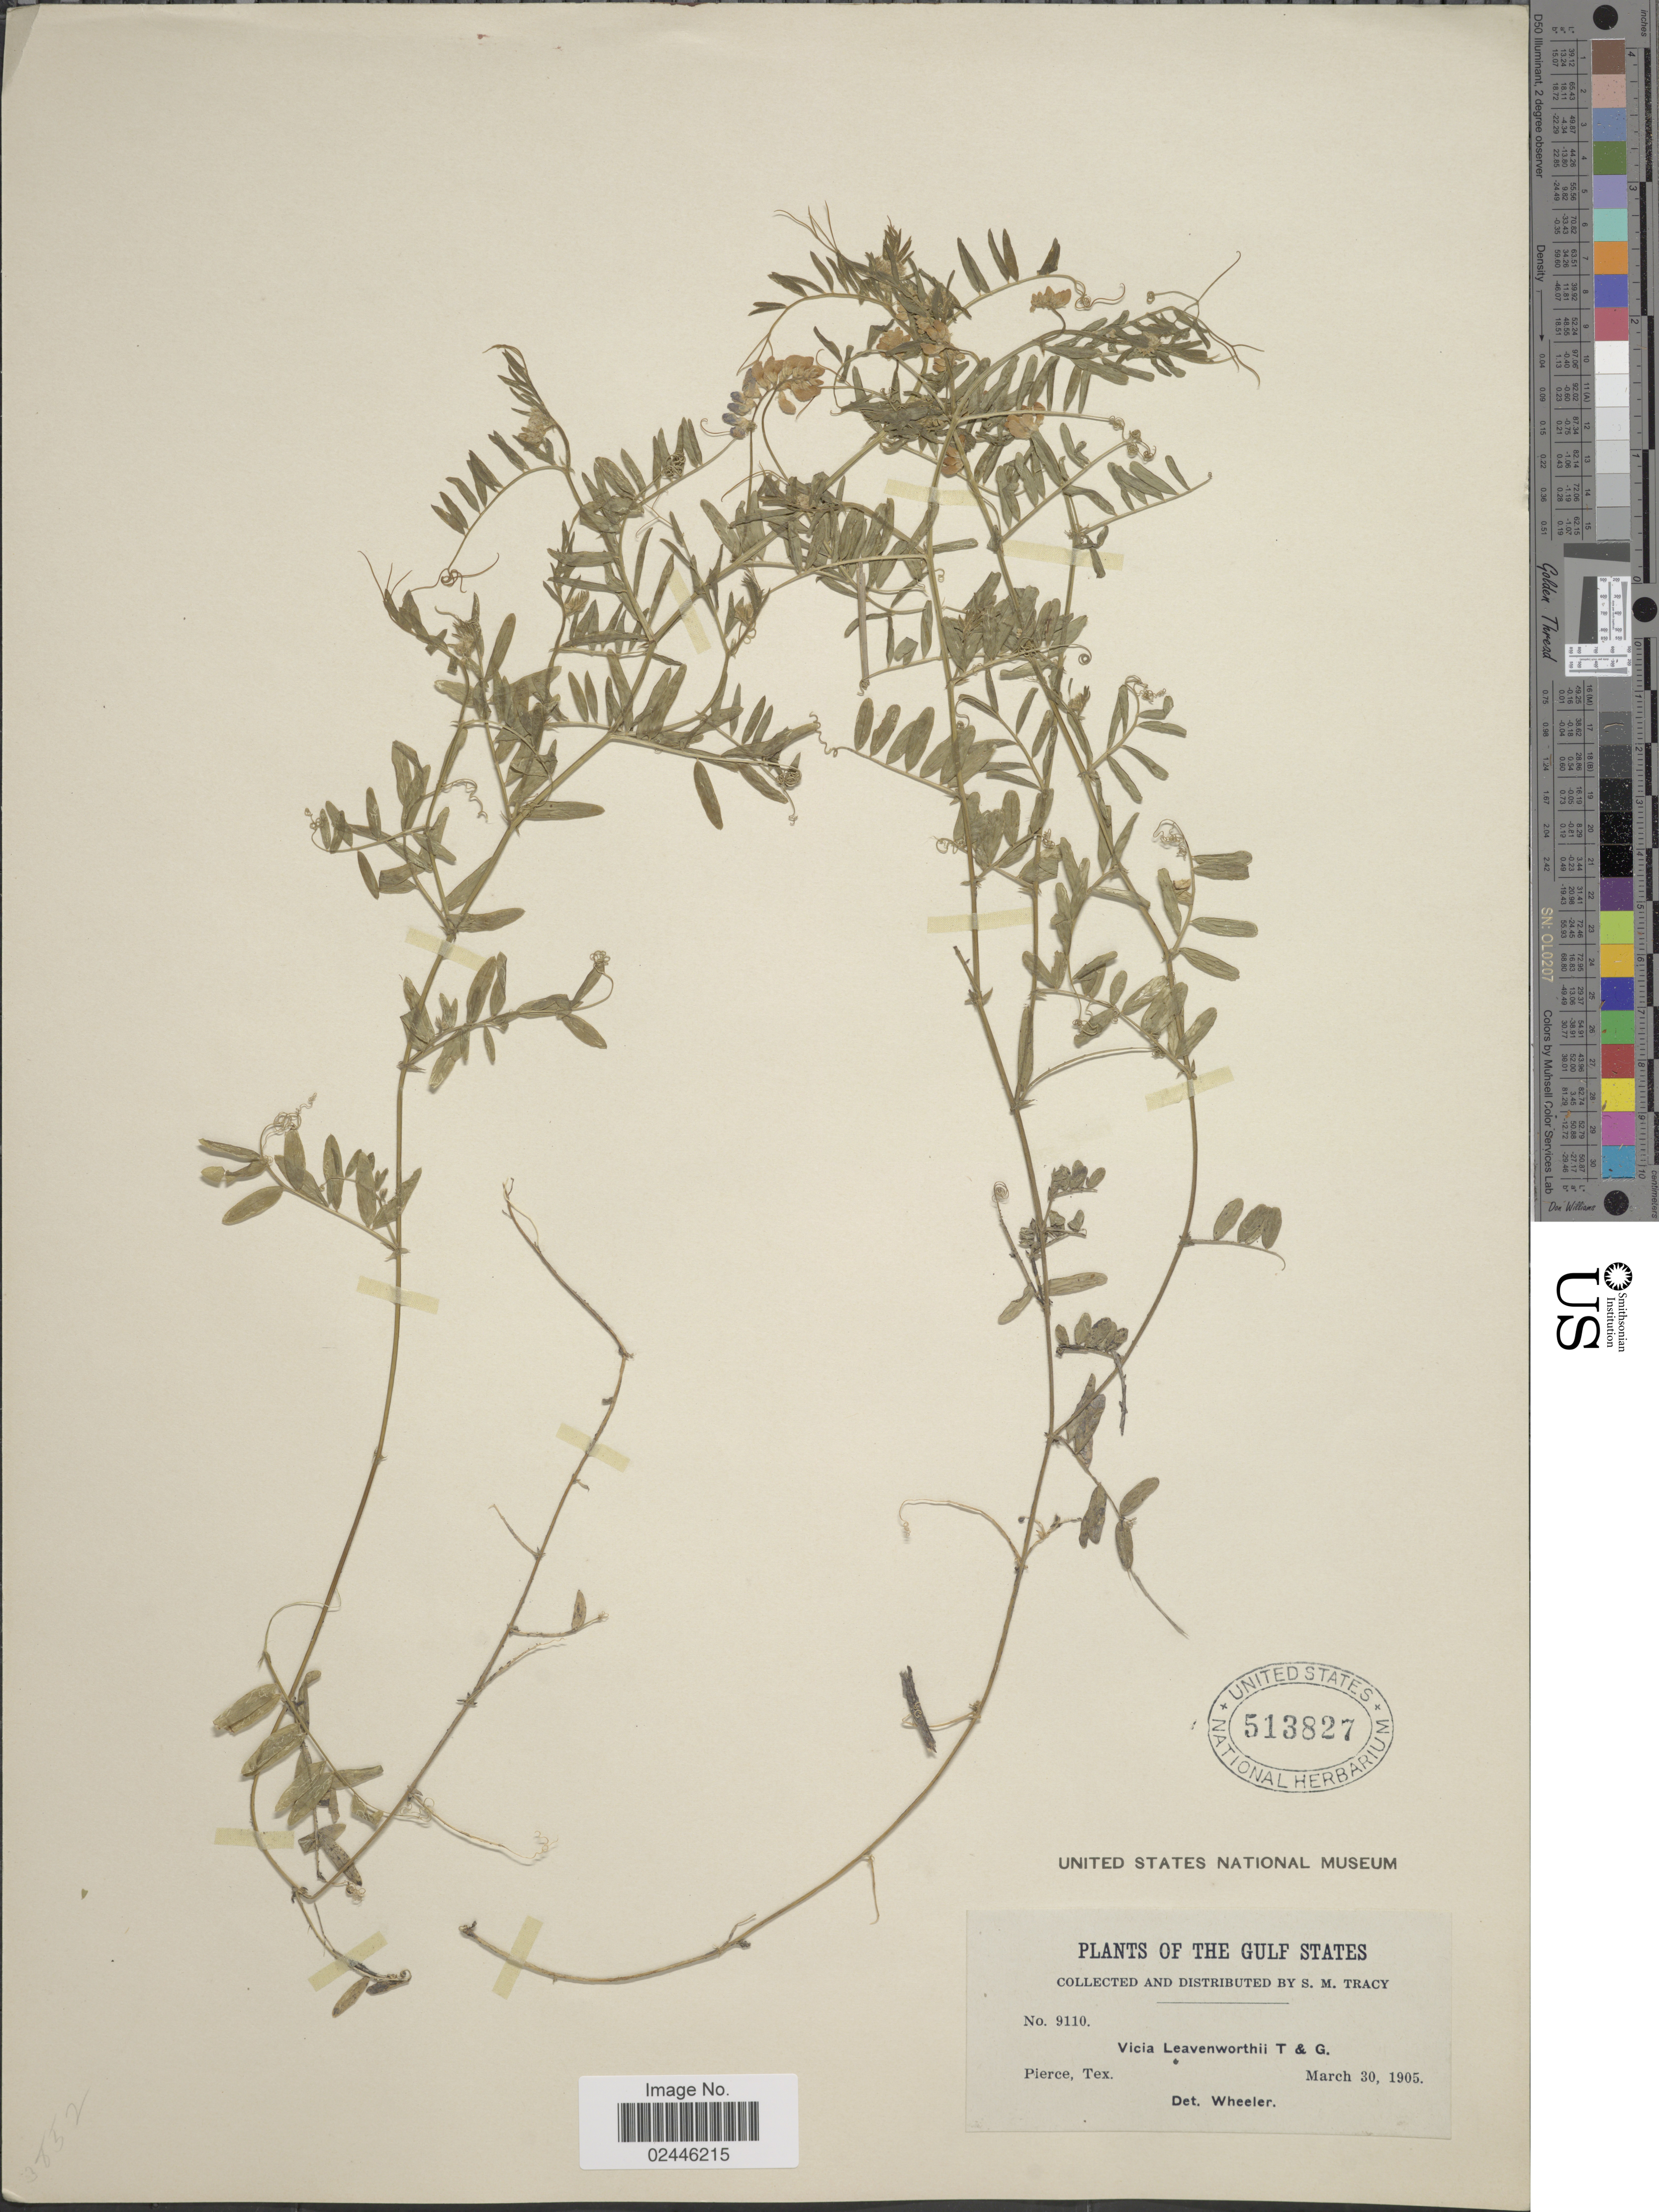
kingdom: Plantae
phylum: Tracheophyta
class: Magnoliopsida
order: Fabales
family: Fabaceae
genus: Vicia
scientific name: Vicia ludoviciana var. leavenworthii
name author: (Torr. & A. Gray) Broich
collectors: S. M. Tracy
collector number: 9110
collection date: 1905-03-30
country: United States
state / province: Texas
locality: The Gulf States, Pierce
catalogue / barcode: US 513827